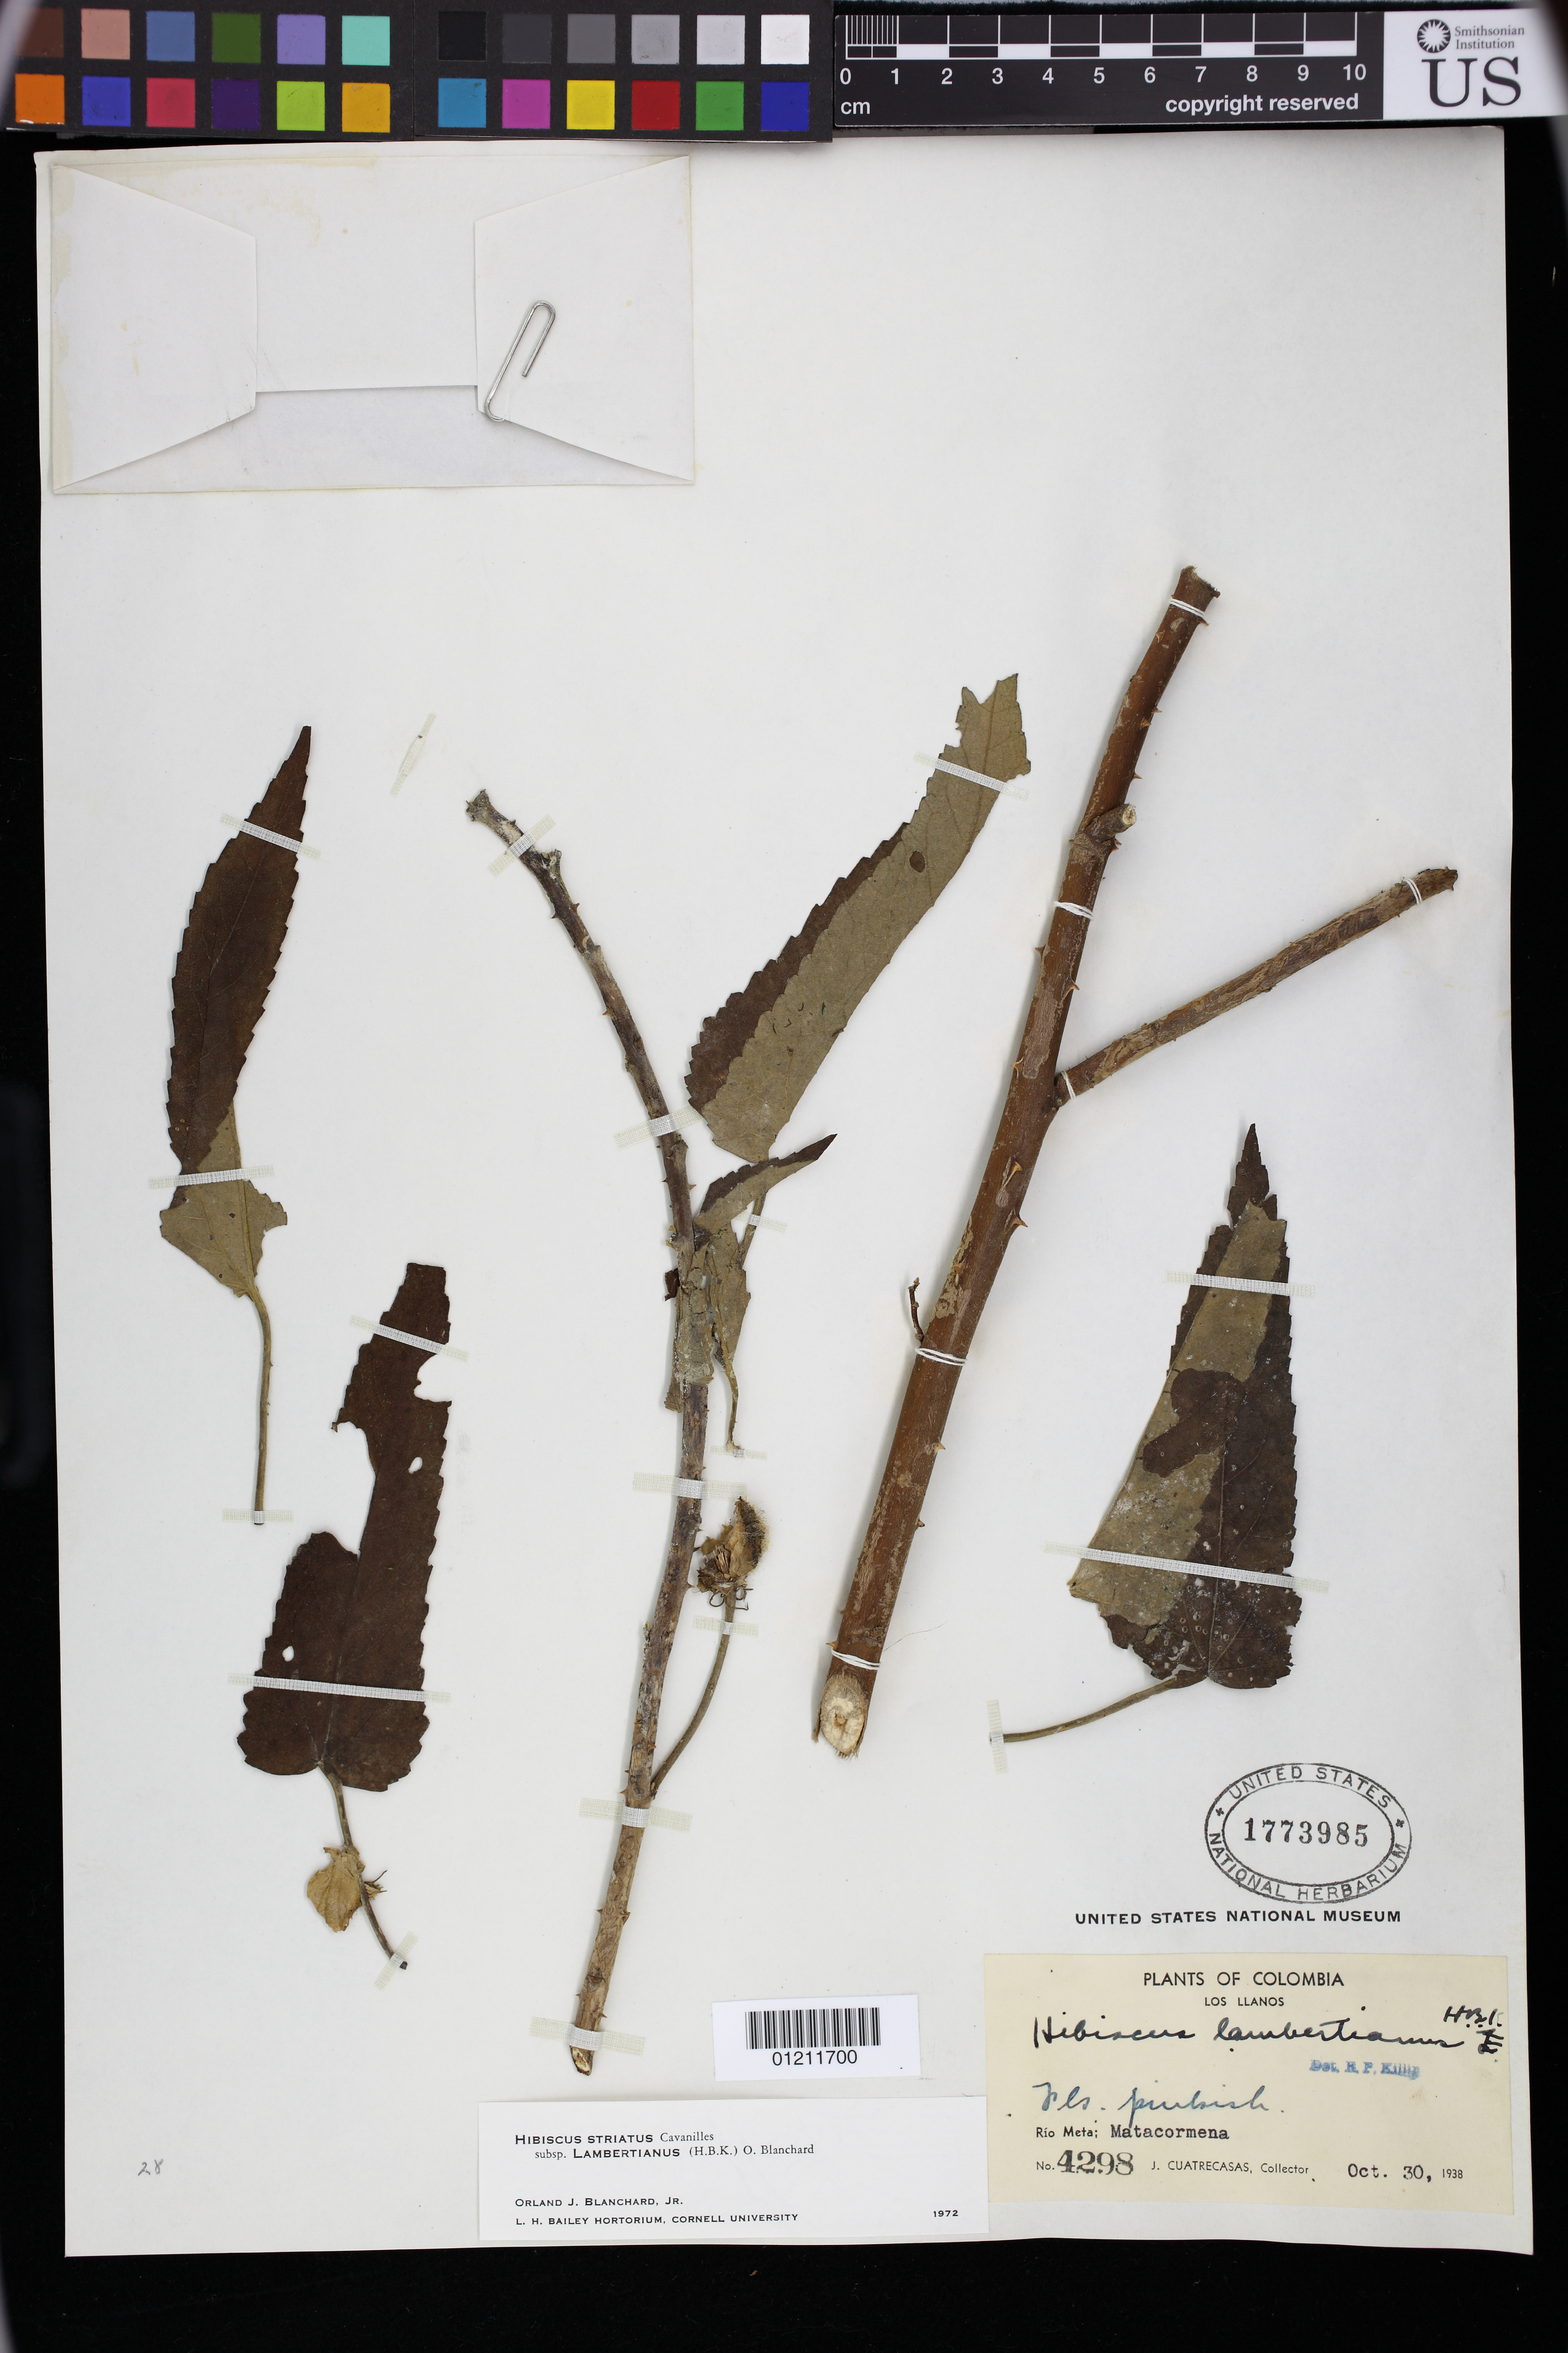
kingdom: Plantae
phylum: Tracheophyta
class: Magnoliopsida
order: Malvales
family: Malvaceae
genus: Hibiscus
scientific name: Hibiscus striatus subsp. lambertianus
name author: (Kunth) O.J. Blanch. ex Proctor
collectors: J. Cuatrecasas & H. Garcia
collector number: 4298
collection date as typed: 30 Oct 1938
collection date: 1938-10-30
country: Colombia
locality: Los Llanos, Rio Meta, Matacormena.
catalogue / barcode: US 1773985